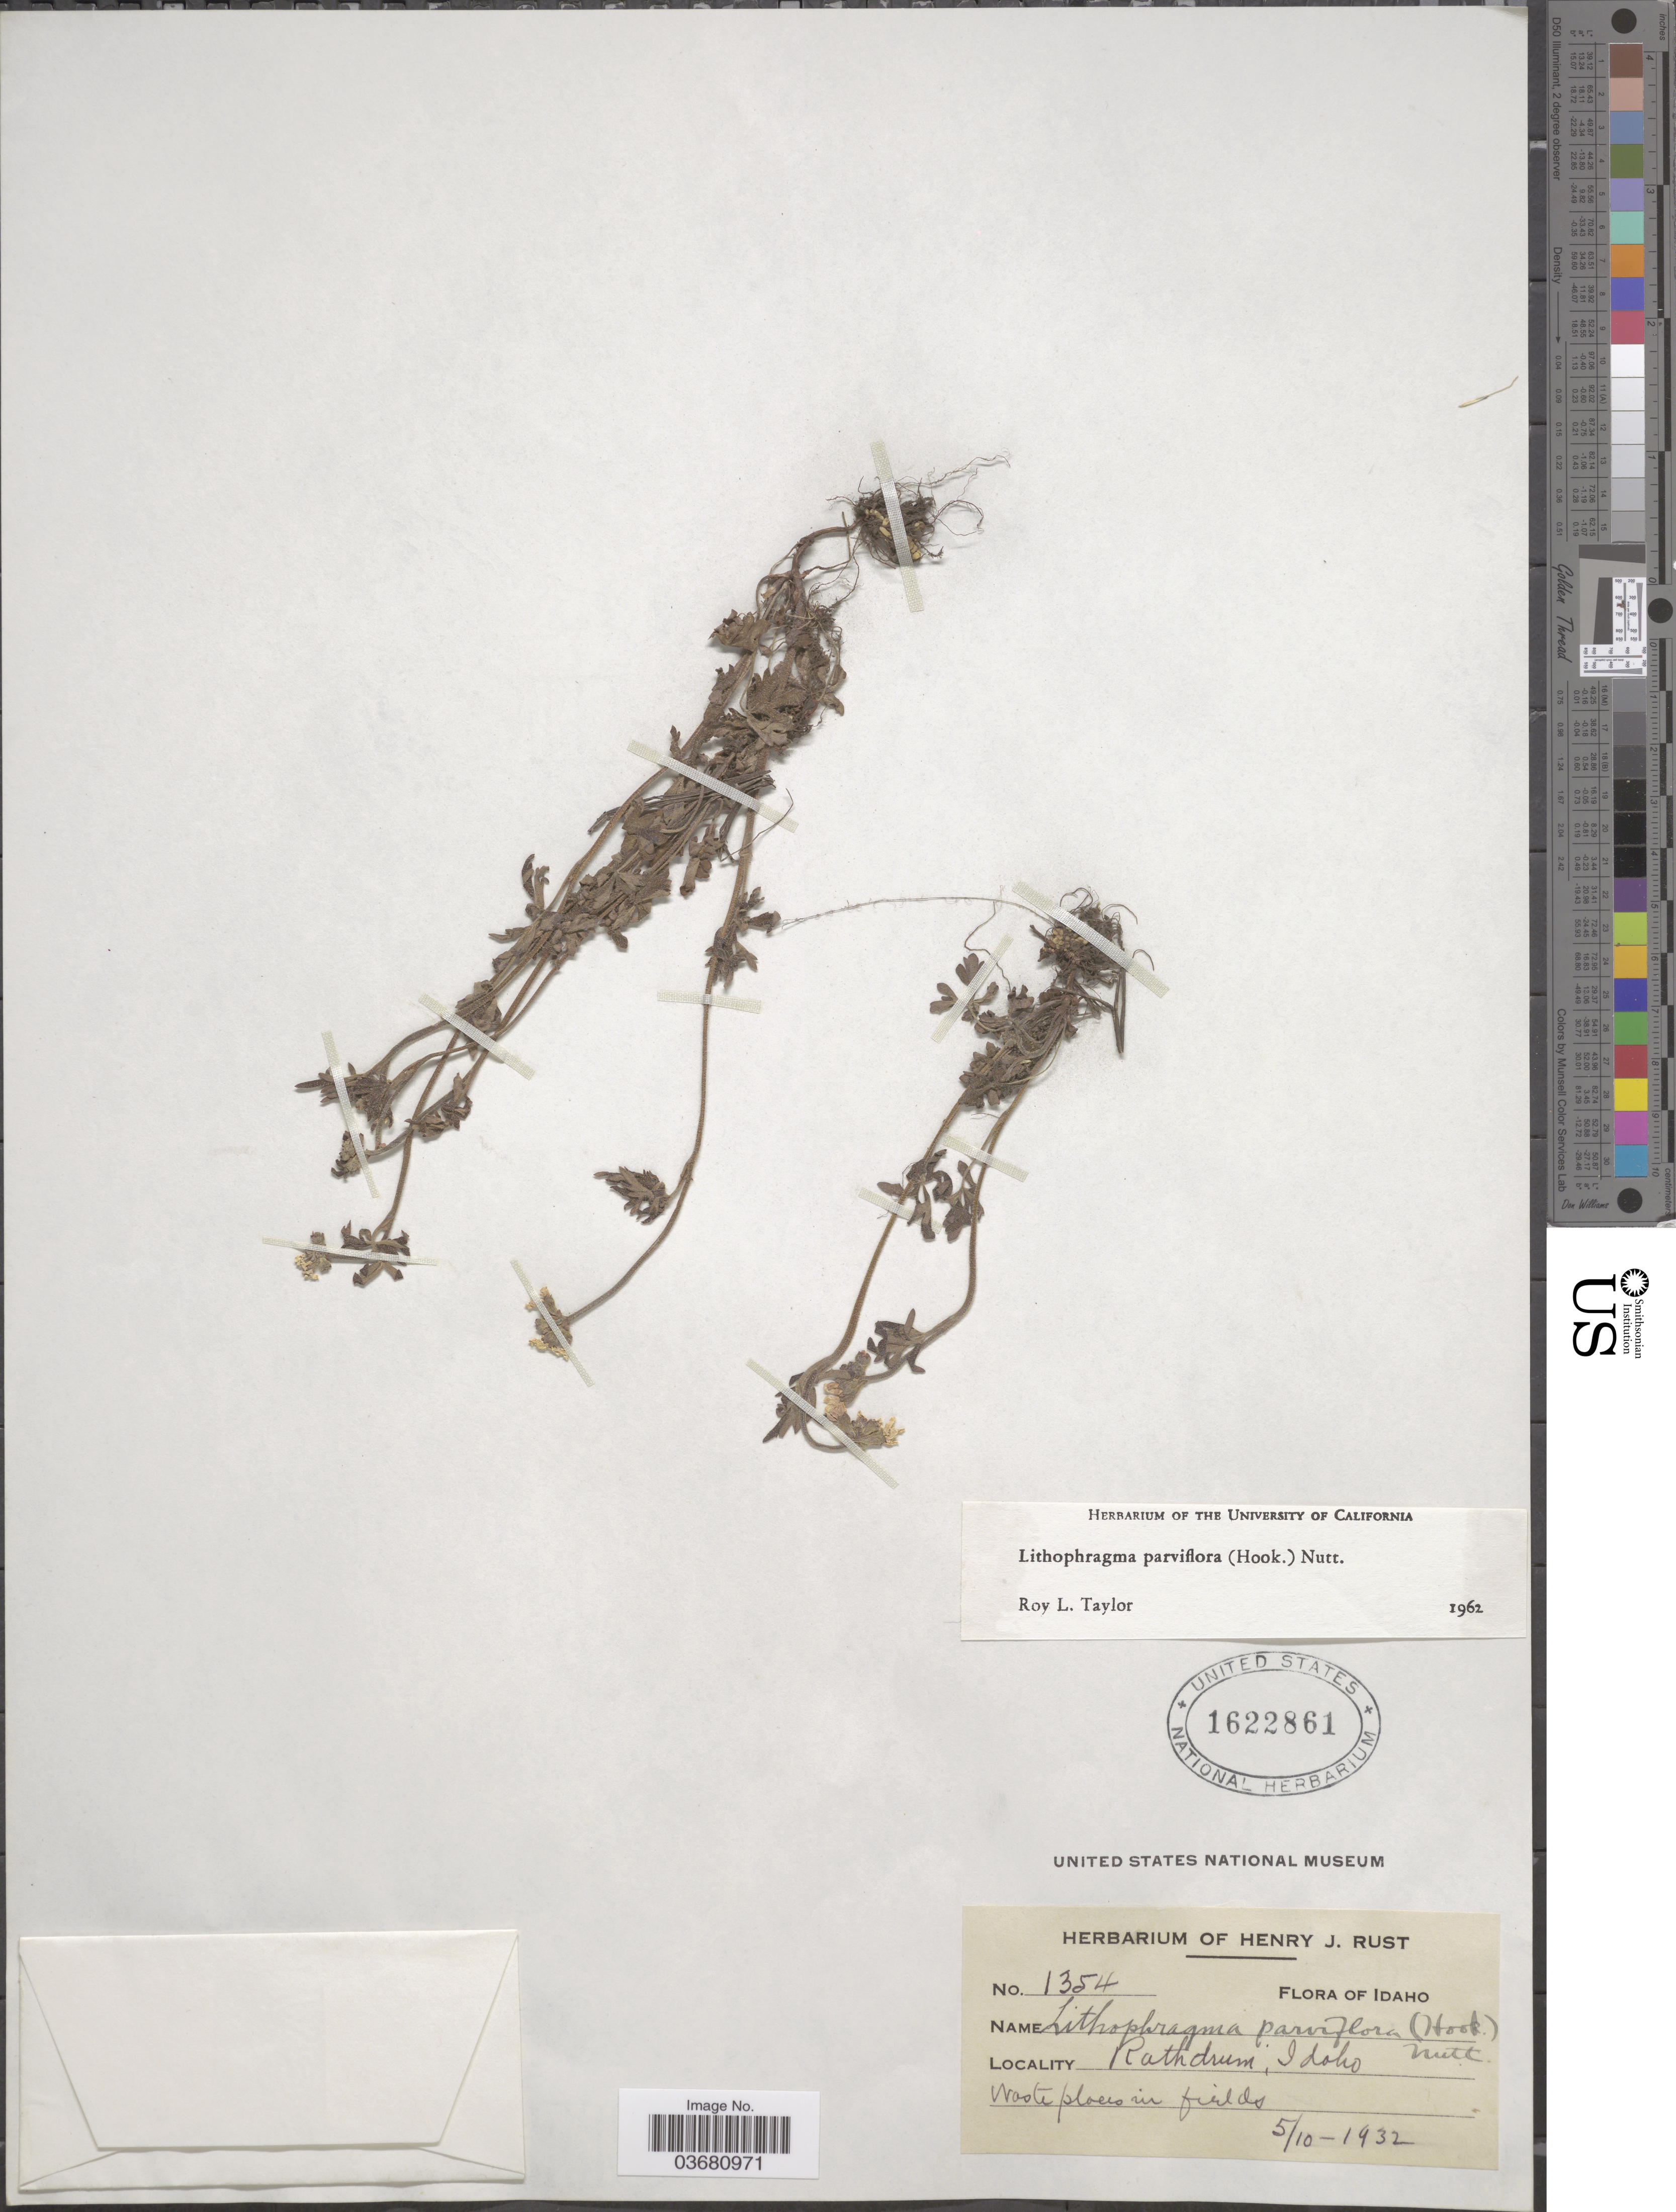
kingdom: Plantae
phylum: Tracheophyta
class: Magnoliopsida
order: Saxifragales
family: Saxifragaceae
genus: Lithophragma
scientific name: Lithophragma parviflorum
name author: (Hook.) Nutt.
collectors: ex herb. Henry J. Rust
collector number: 1354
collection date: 1932-05-10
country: United States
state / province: Idaho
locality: Rathdrum.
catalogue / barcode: US 1622861